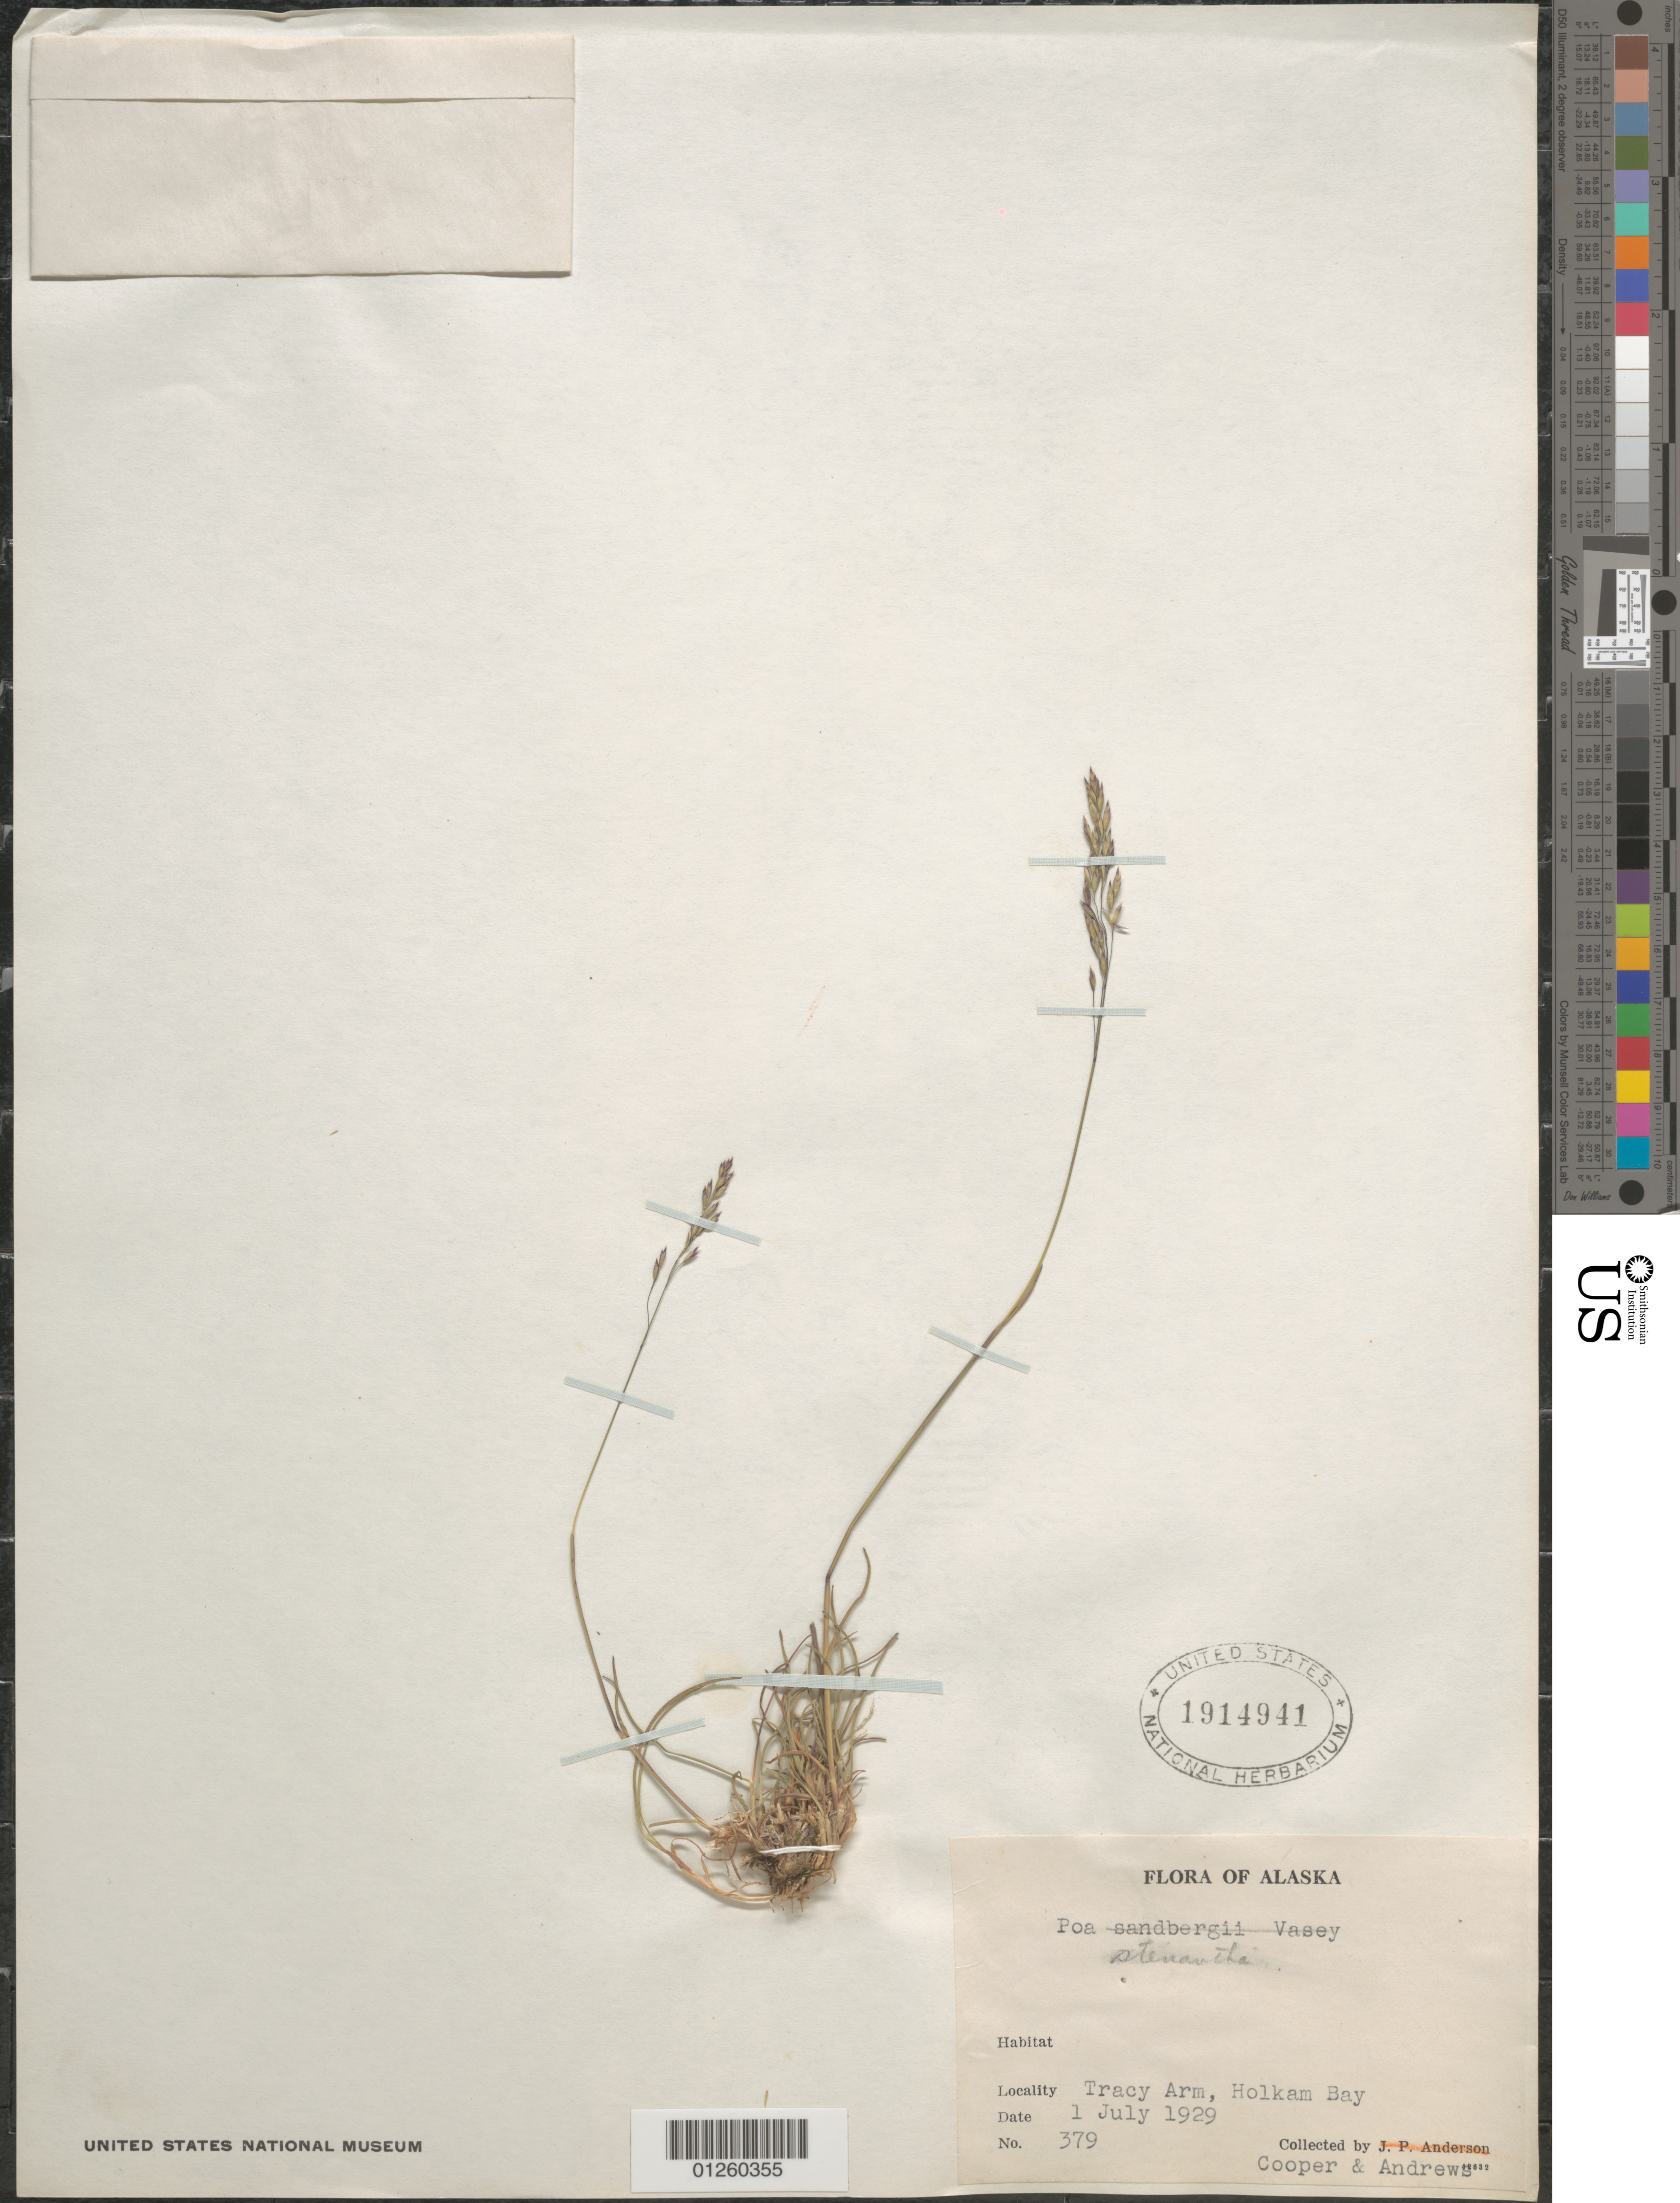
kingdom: Plantae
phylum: Tracheophyta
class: Liliopsida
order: Poales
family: Poaceae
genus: Poa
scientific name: Poa stenantha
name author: Trin.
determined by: Soreng, Robert J., Research Associate (BOT), Smithsonian Institution - National Museum of Natural History (UNITED STATES)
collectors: Cooper & Andrews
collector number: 379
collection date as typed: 1 July 1929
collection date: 1929-07-01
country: United States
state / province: Alaska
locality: Tracy Arm, Holkam Bay.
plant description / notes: could be J.P. Anderson, W.S. Cooper, and Andrews, but J.P. Anderson is marked through with orange pen, as either highlighted or struck out.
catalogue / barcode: US 1914941